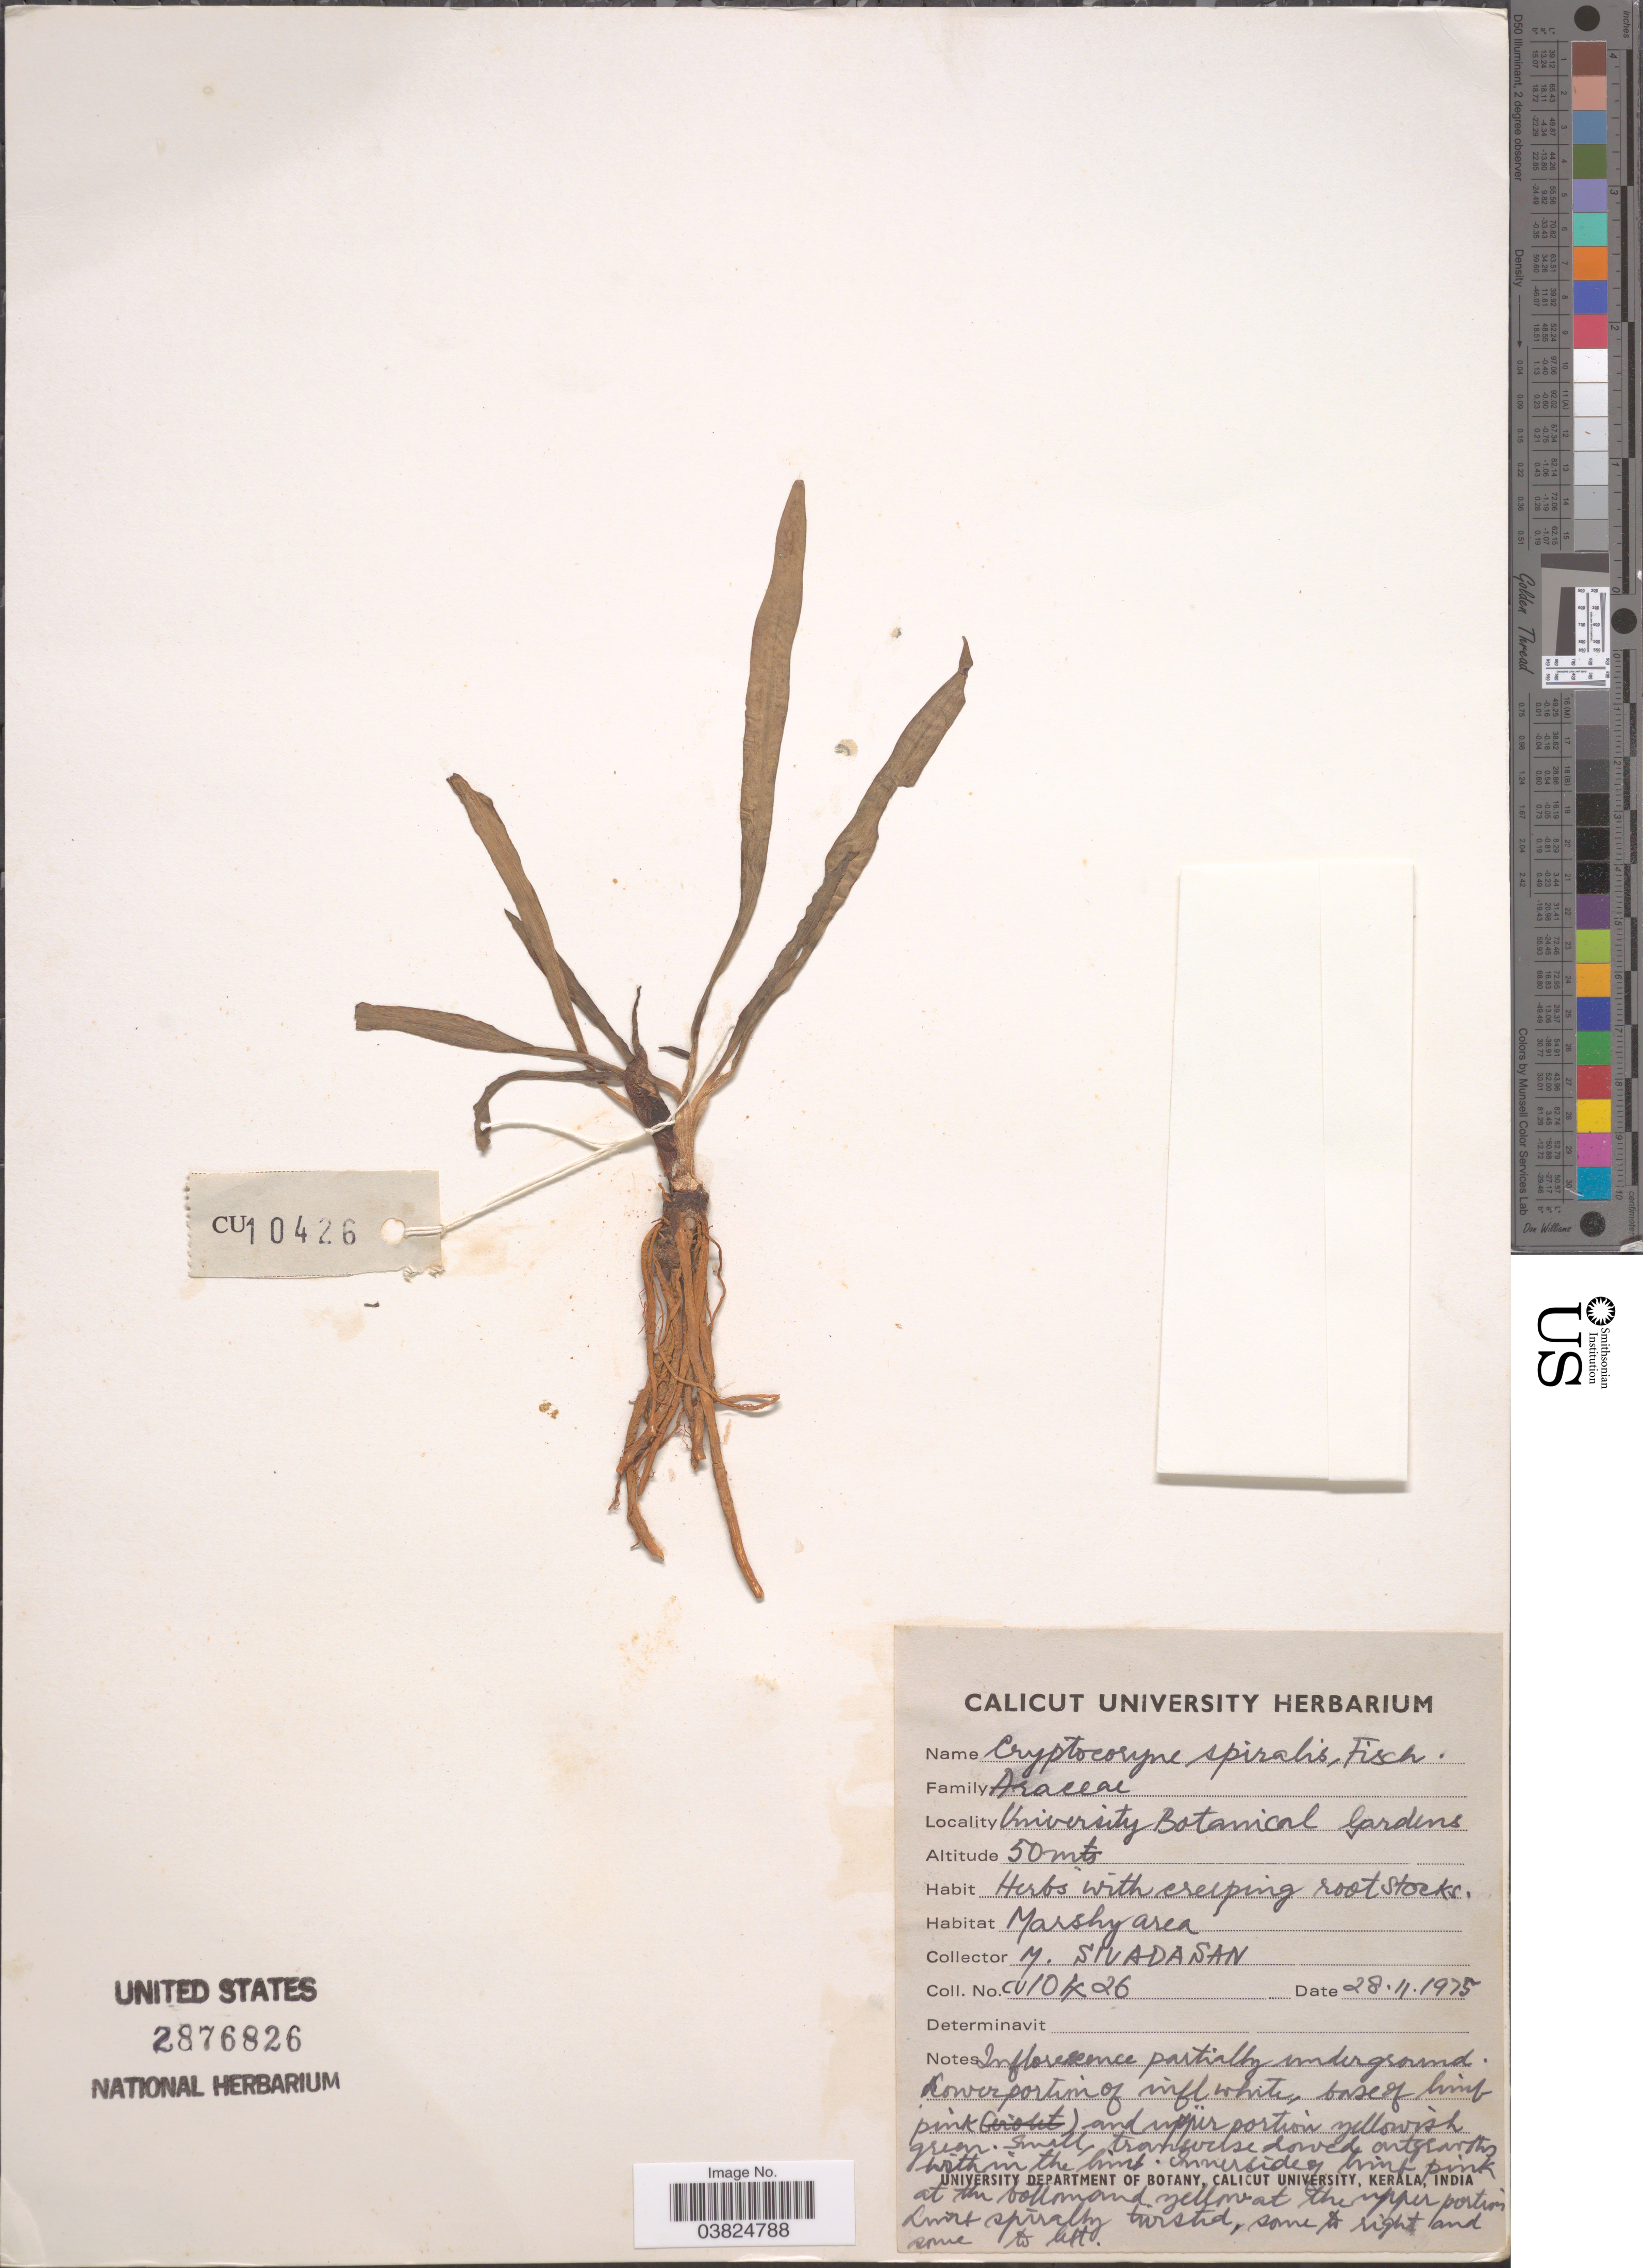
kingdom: Plantae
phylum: Tracheophyta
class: Liliopsida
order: Alismatales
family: Araceae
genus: Cryptocoryne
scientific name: Cryptocoryne spiralis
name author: (Retz.) Fisch. ex Wydler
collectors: M. Sivadasan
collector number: CU10426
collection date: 1975-11-28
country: India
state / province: Kerala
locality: Calicut University, University Botanical Garden.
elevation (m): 50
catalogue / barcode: US 2876826